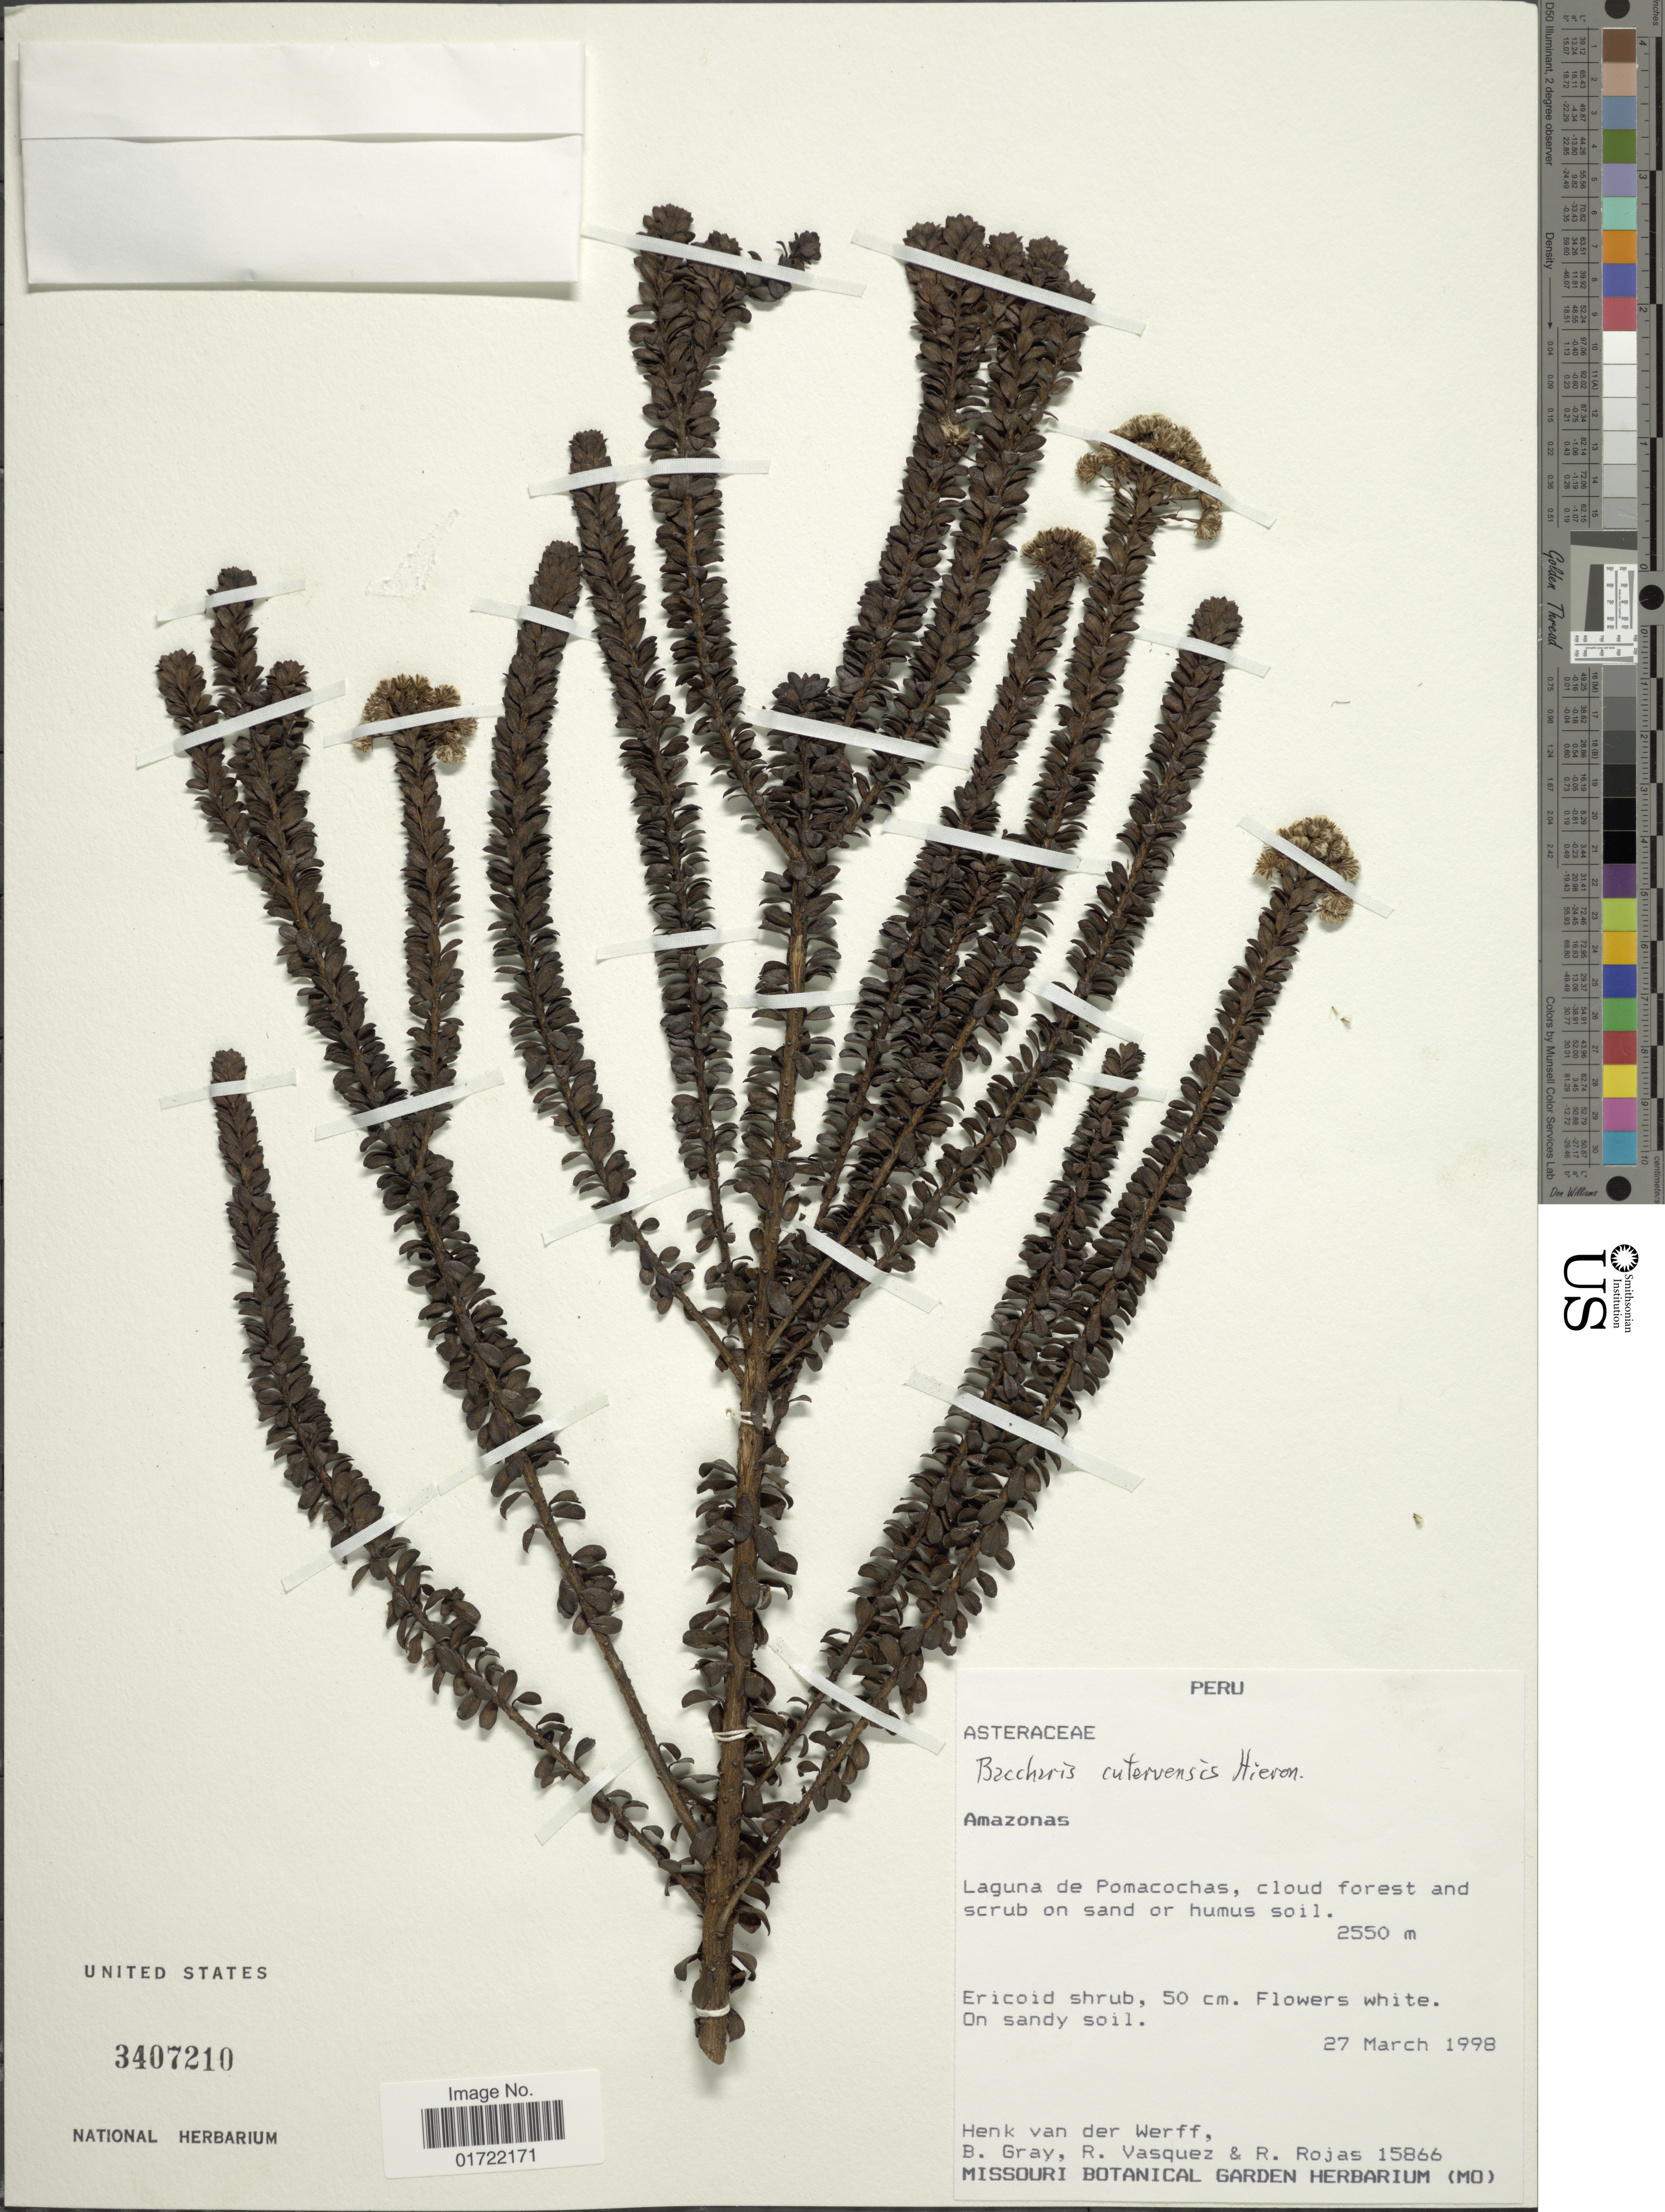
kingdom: Plantae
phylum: Tracheophyta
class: Magnoliopsida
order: Asterales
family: Asteraceae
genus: Baccharis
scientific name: Baccharis cutervensis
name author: Hieron.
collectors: H. van der Werff, B. Gray, R. Vasquez & R. Rojas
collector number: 15866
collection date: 1998-03-27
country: Peru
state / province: Amazonas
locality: Laguna de Pomacochas, cloud forest and scrub on sand or humus soil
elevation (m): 2250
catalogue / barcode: US 3407210